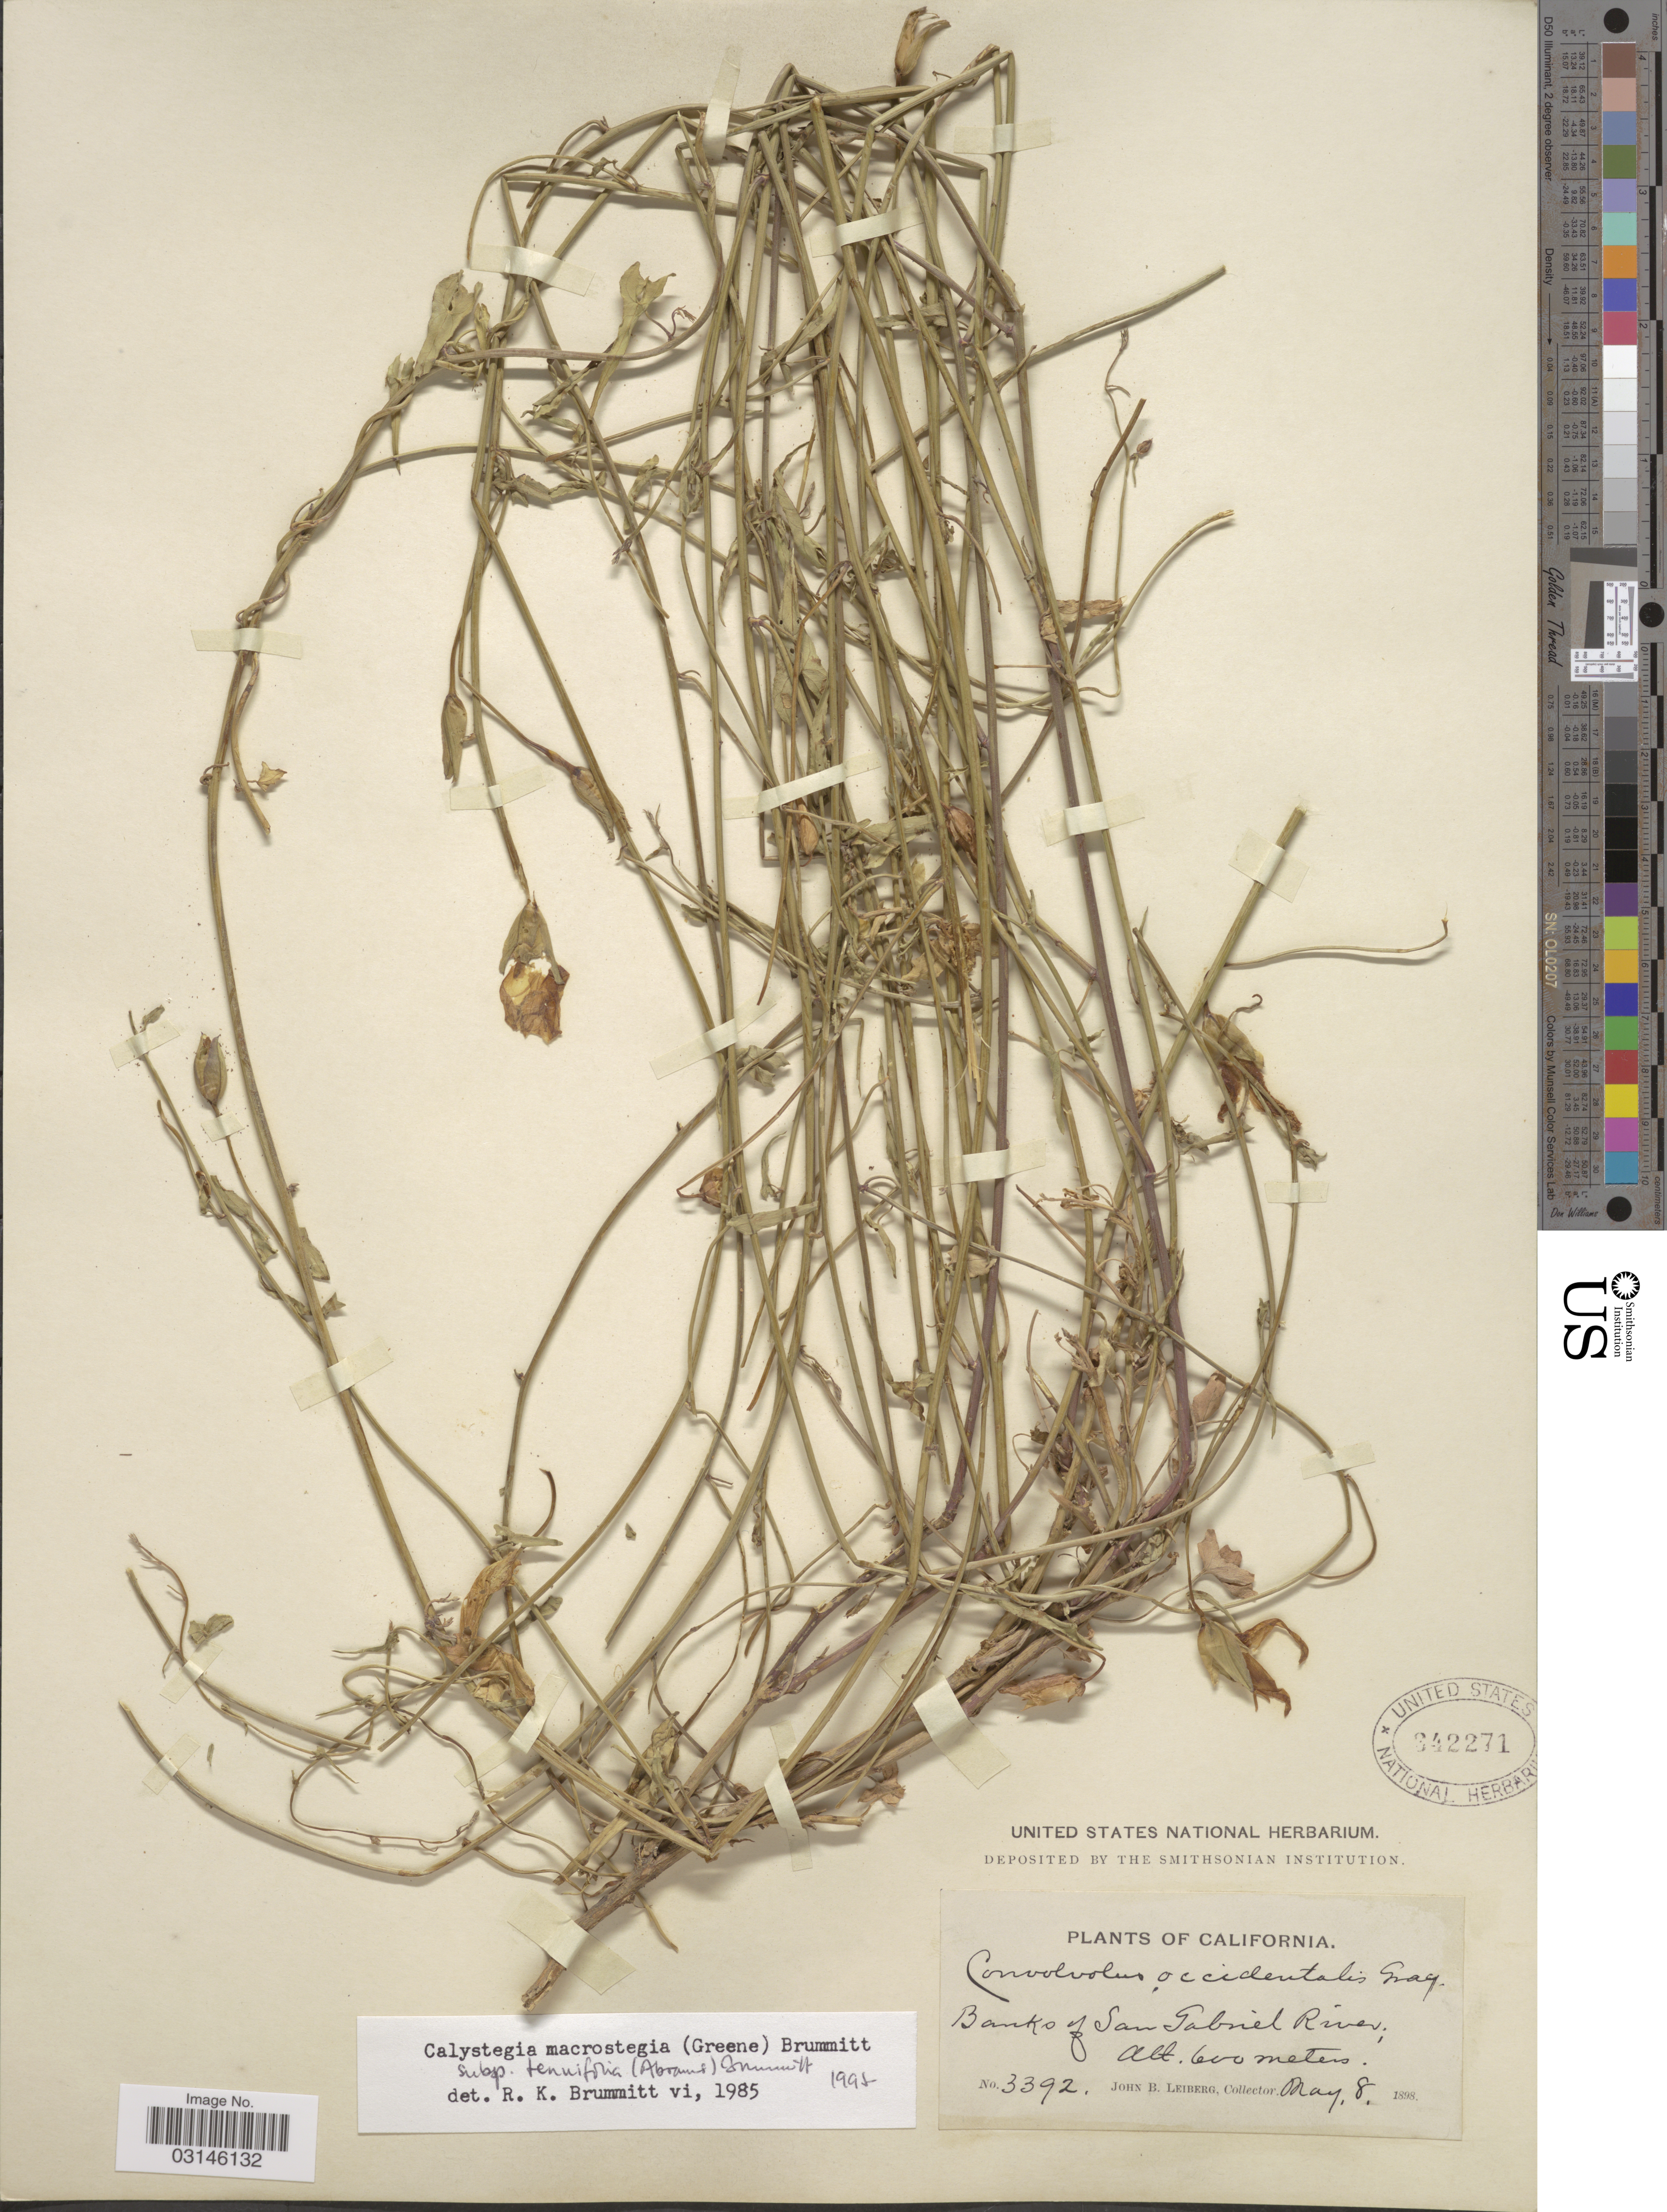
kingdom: Plantae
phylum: Tracheophyta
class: Magnoliopsida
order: Solanales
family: Convolvulaceae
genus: Calystegia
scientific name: Calystegia macrostegia subsp. tenuifolia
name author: (Abrams) Brummitt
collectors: J. B. Leiberg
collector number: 3392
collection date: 1898-05-08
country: United States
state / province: California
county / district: Los Angeles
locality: Banks of San Gabriel River.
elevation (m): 600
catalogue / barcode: US 342271